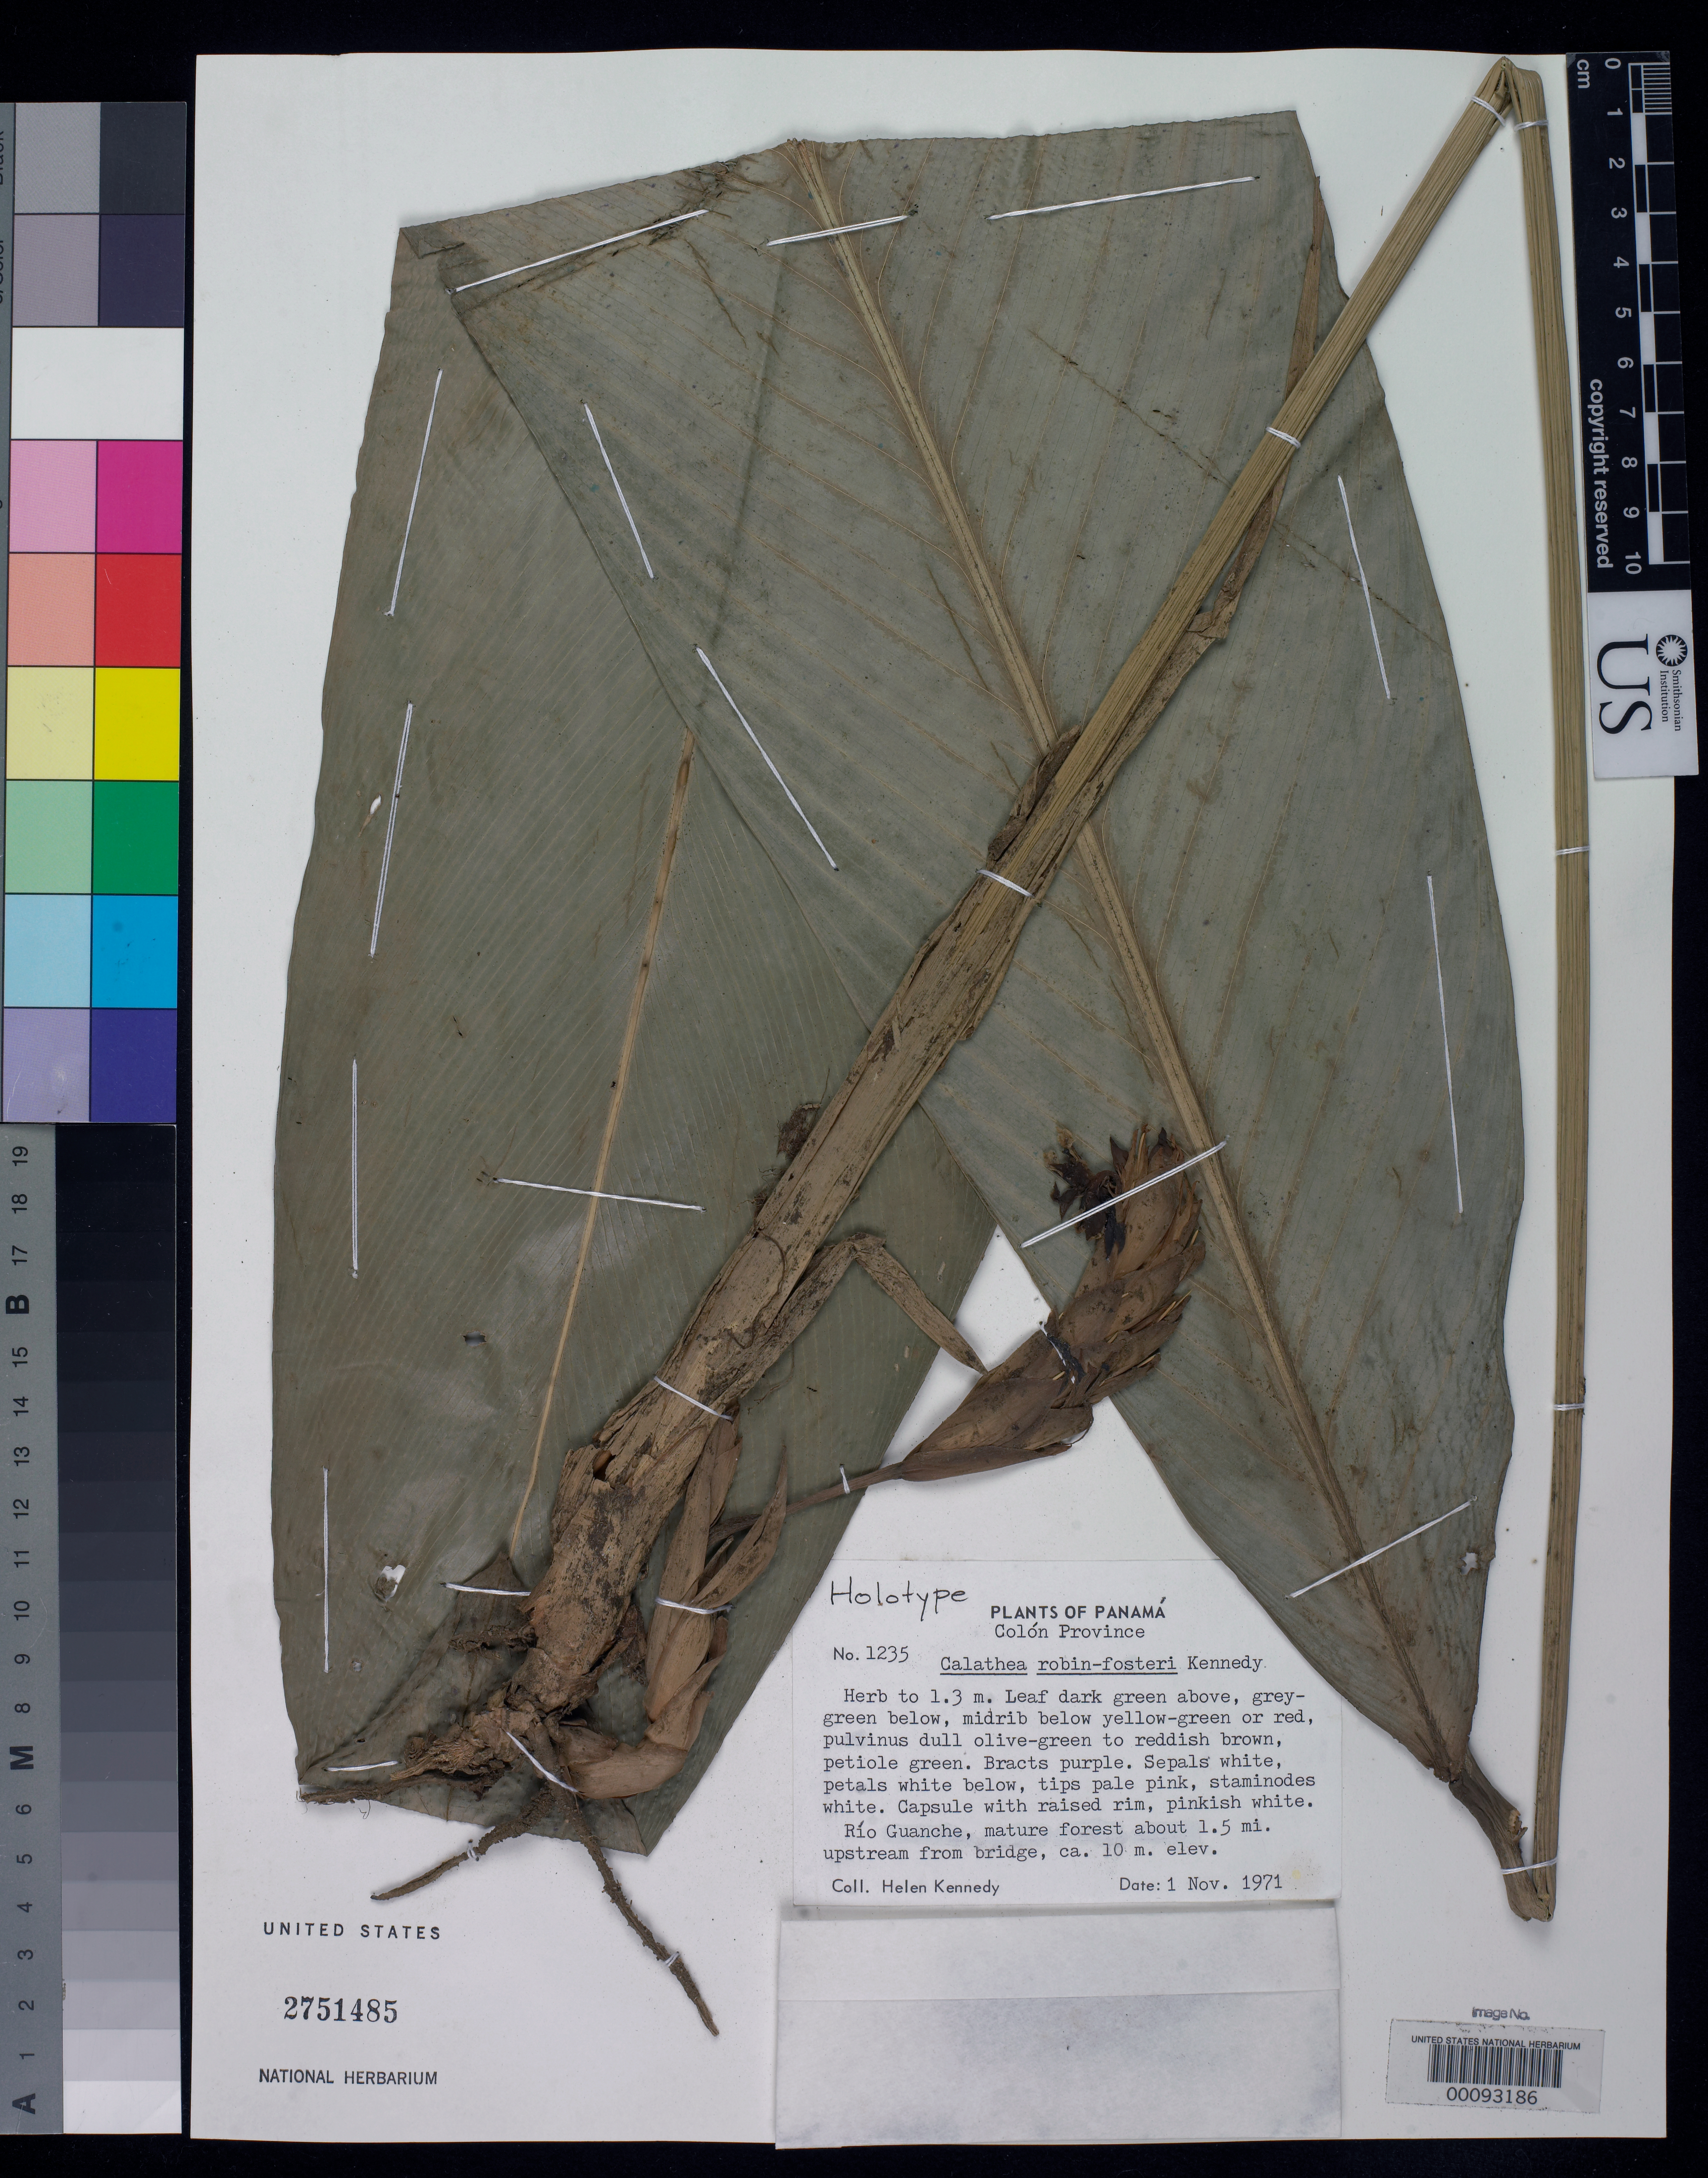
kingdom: Plantae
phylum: Tracheophyta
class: Liliopsida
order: Zingiberales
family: Marantaceae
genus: Calathea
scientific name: Calathea robin-fosteri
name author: H. Kenn.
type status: Holotype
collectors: H. Kennedy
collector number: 1235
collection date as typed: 01 Nov 1971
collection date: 1971-11-01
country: Panama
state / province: Colón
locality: Rio Guanche.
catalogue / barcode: US 2751485